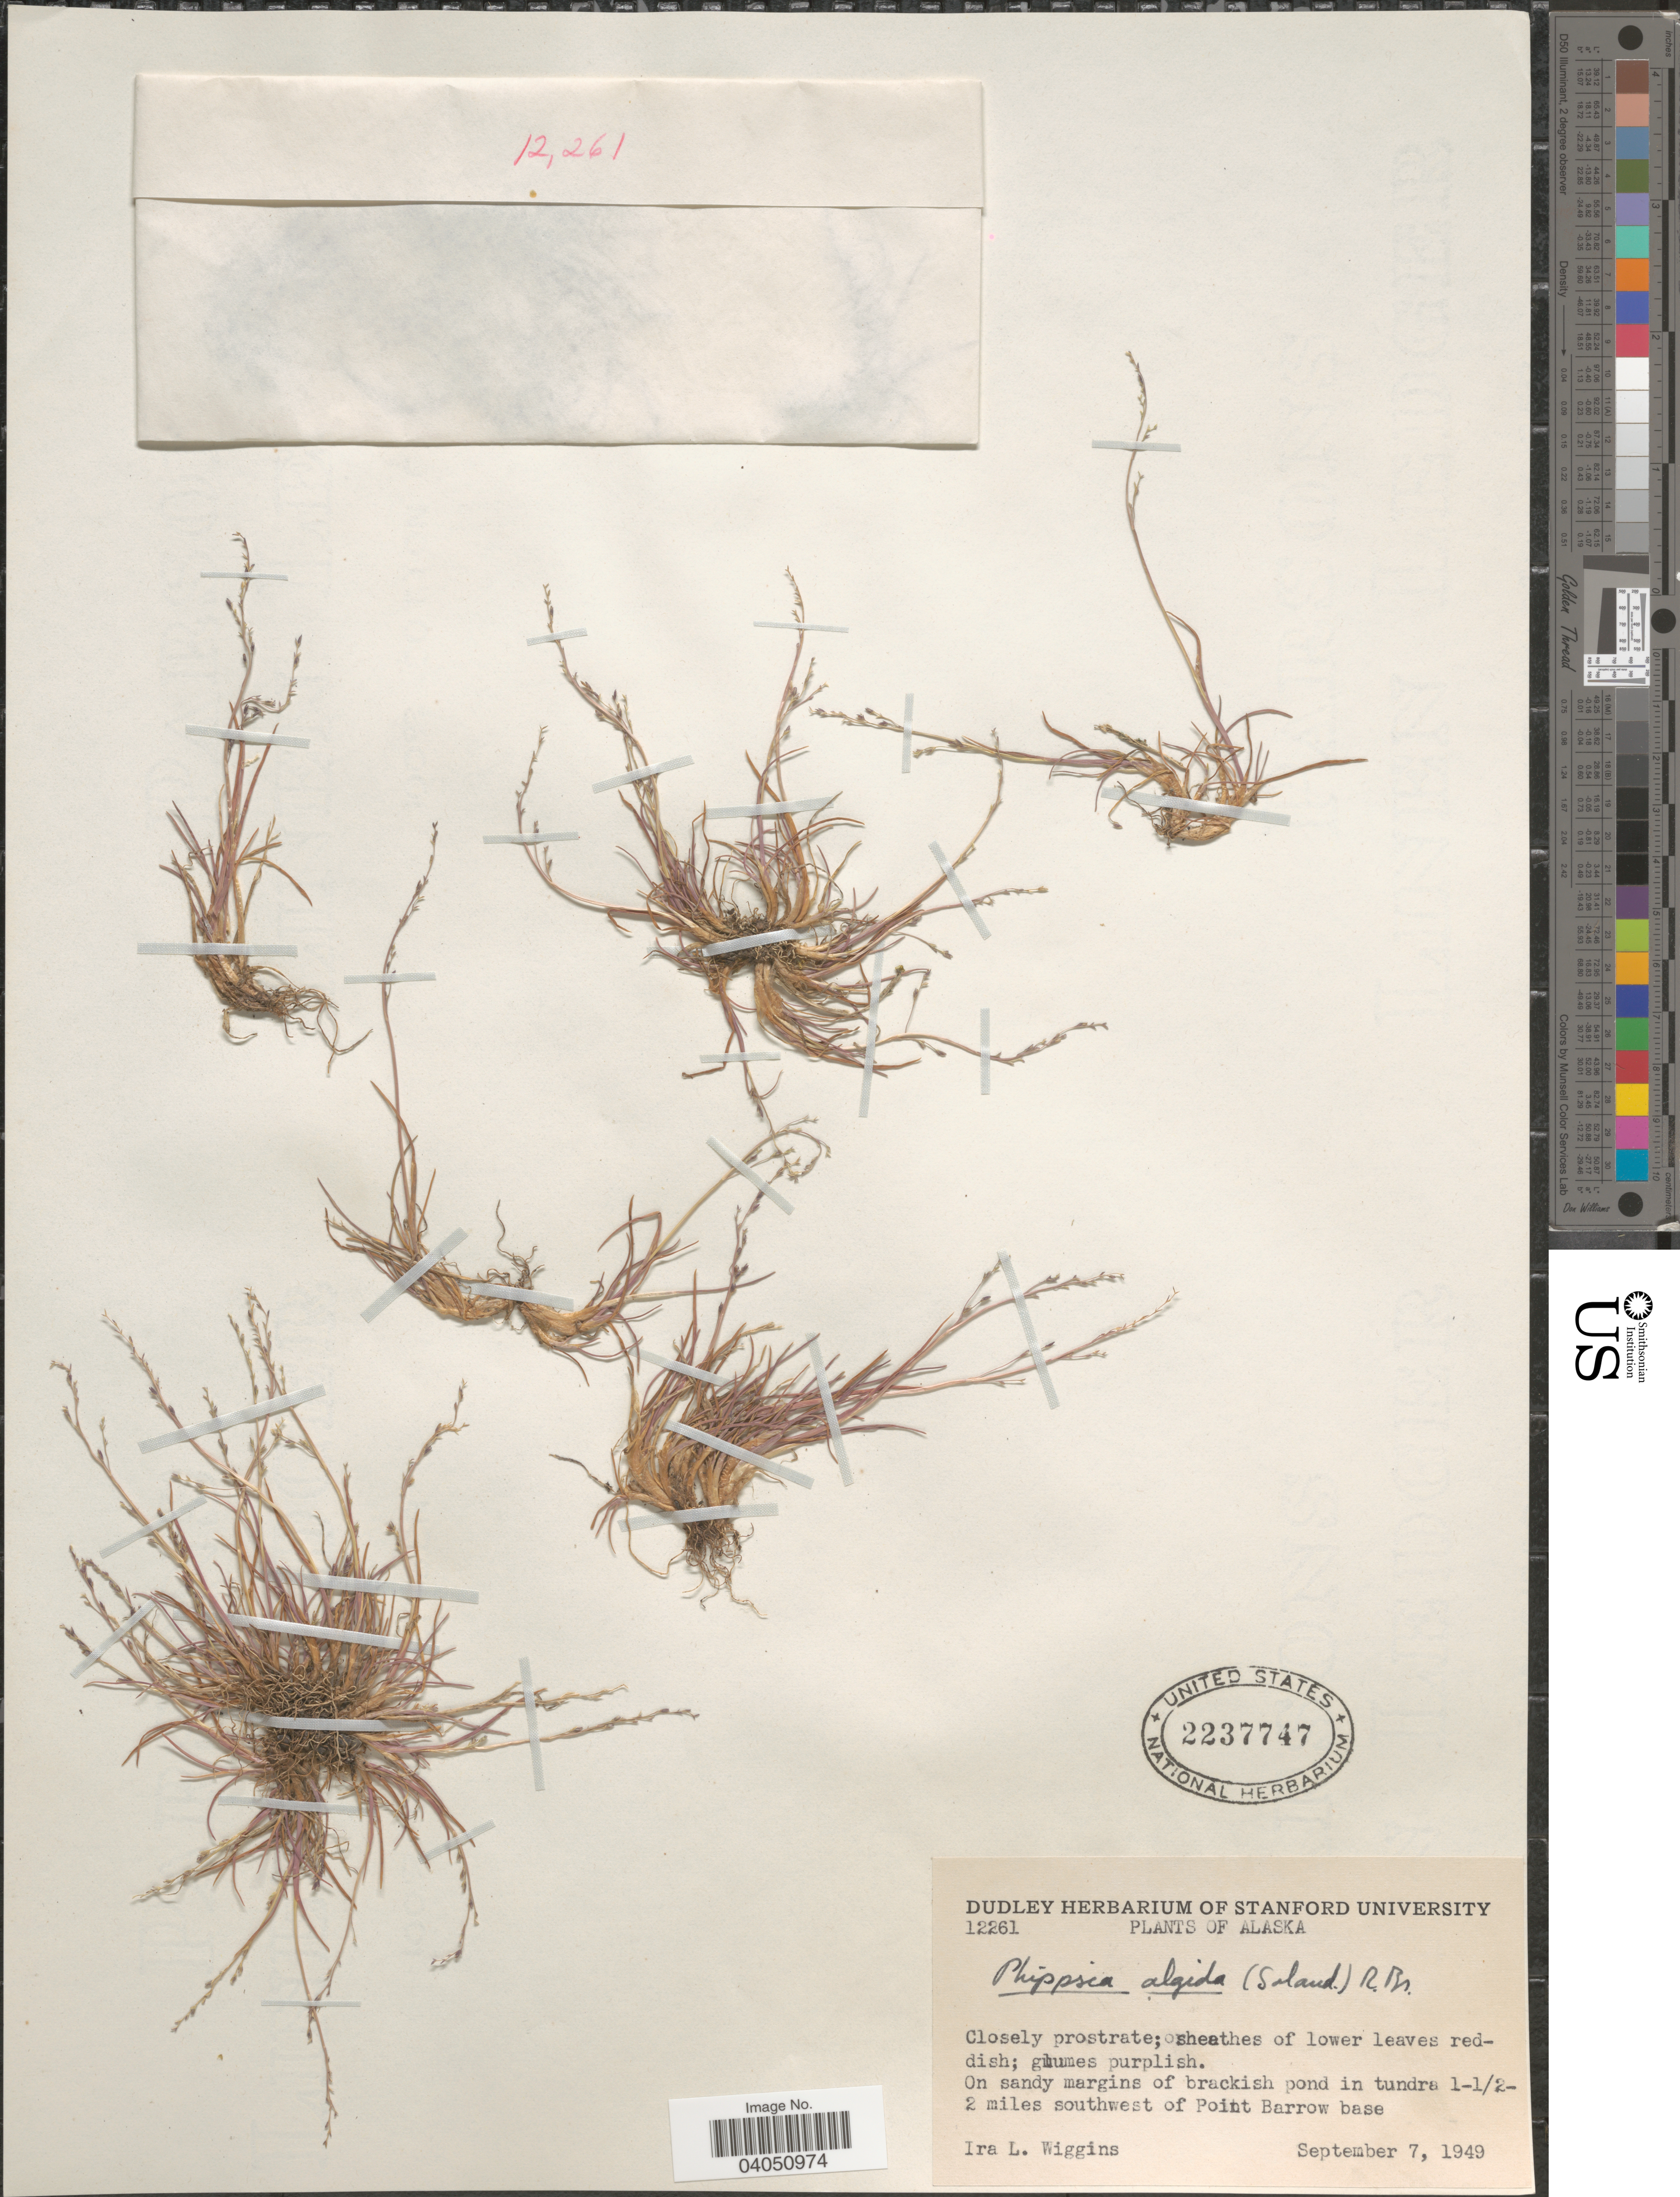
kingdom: Plantae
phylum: Tracheophyta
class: Liliopsida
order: Poales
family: Poaceae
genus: Phippsia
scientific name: Phippsia algida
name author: (Sol.) R. Br.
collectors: I. L. Wiggins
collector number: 12261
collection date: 1949-09-07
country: United States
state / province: Alaska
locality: On sandy margins of brackish pond in tundra 1-1/2-2 miles southwest of Point Barros base.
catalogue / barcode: US 2237747